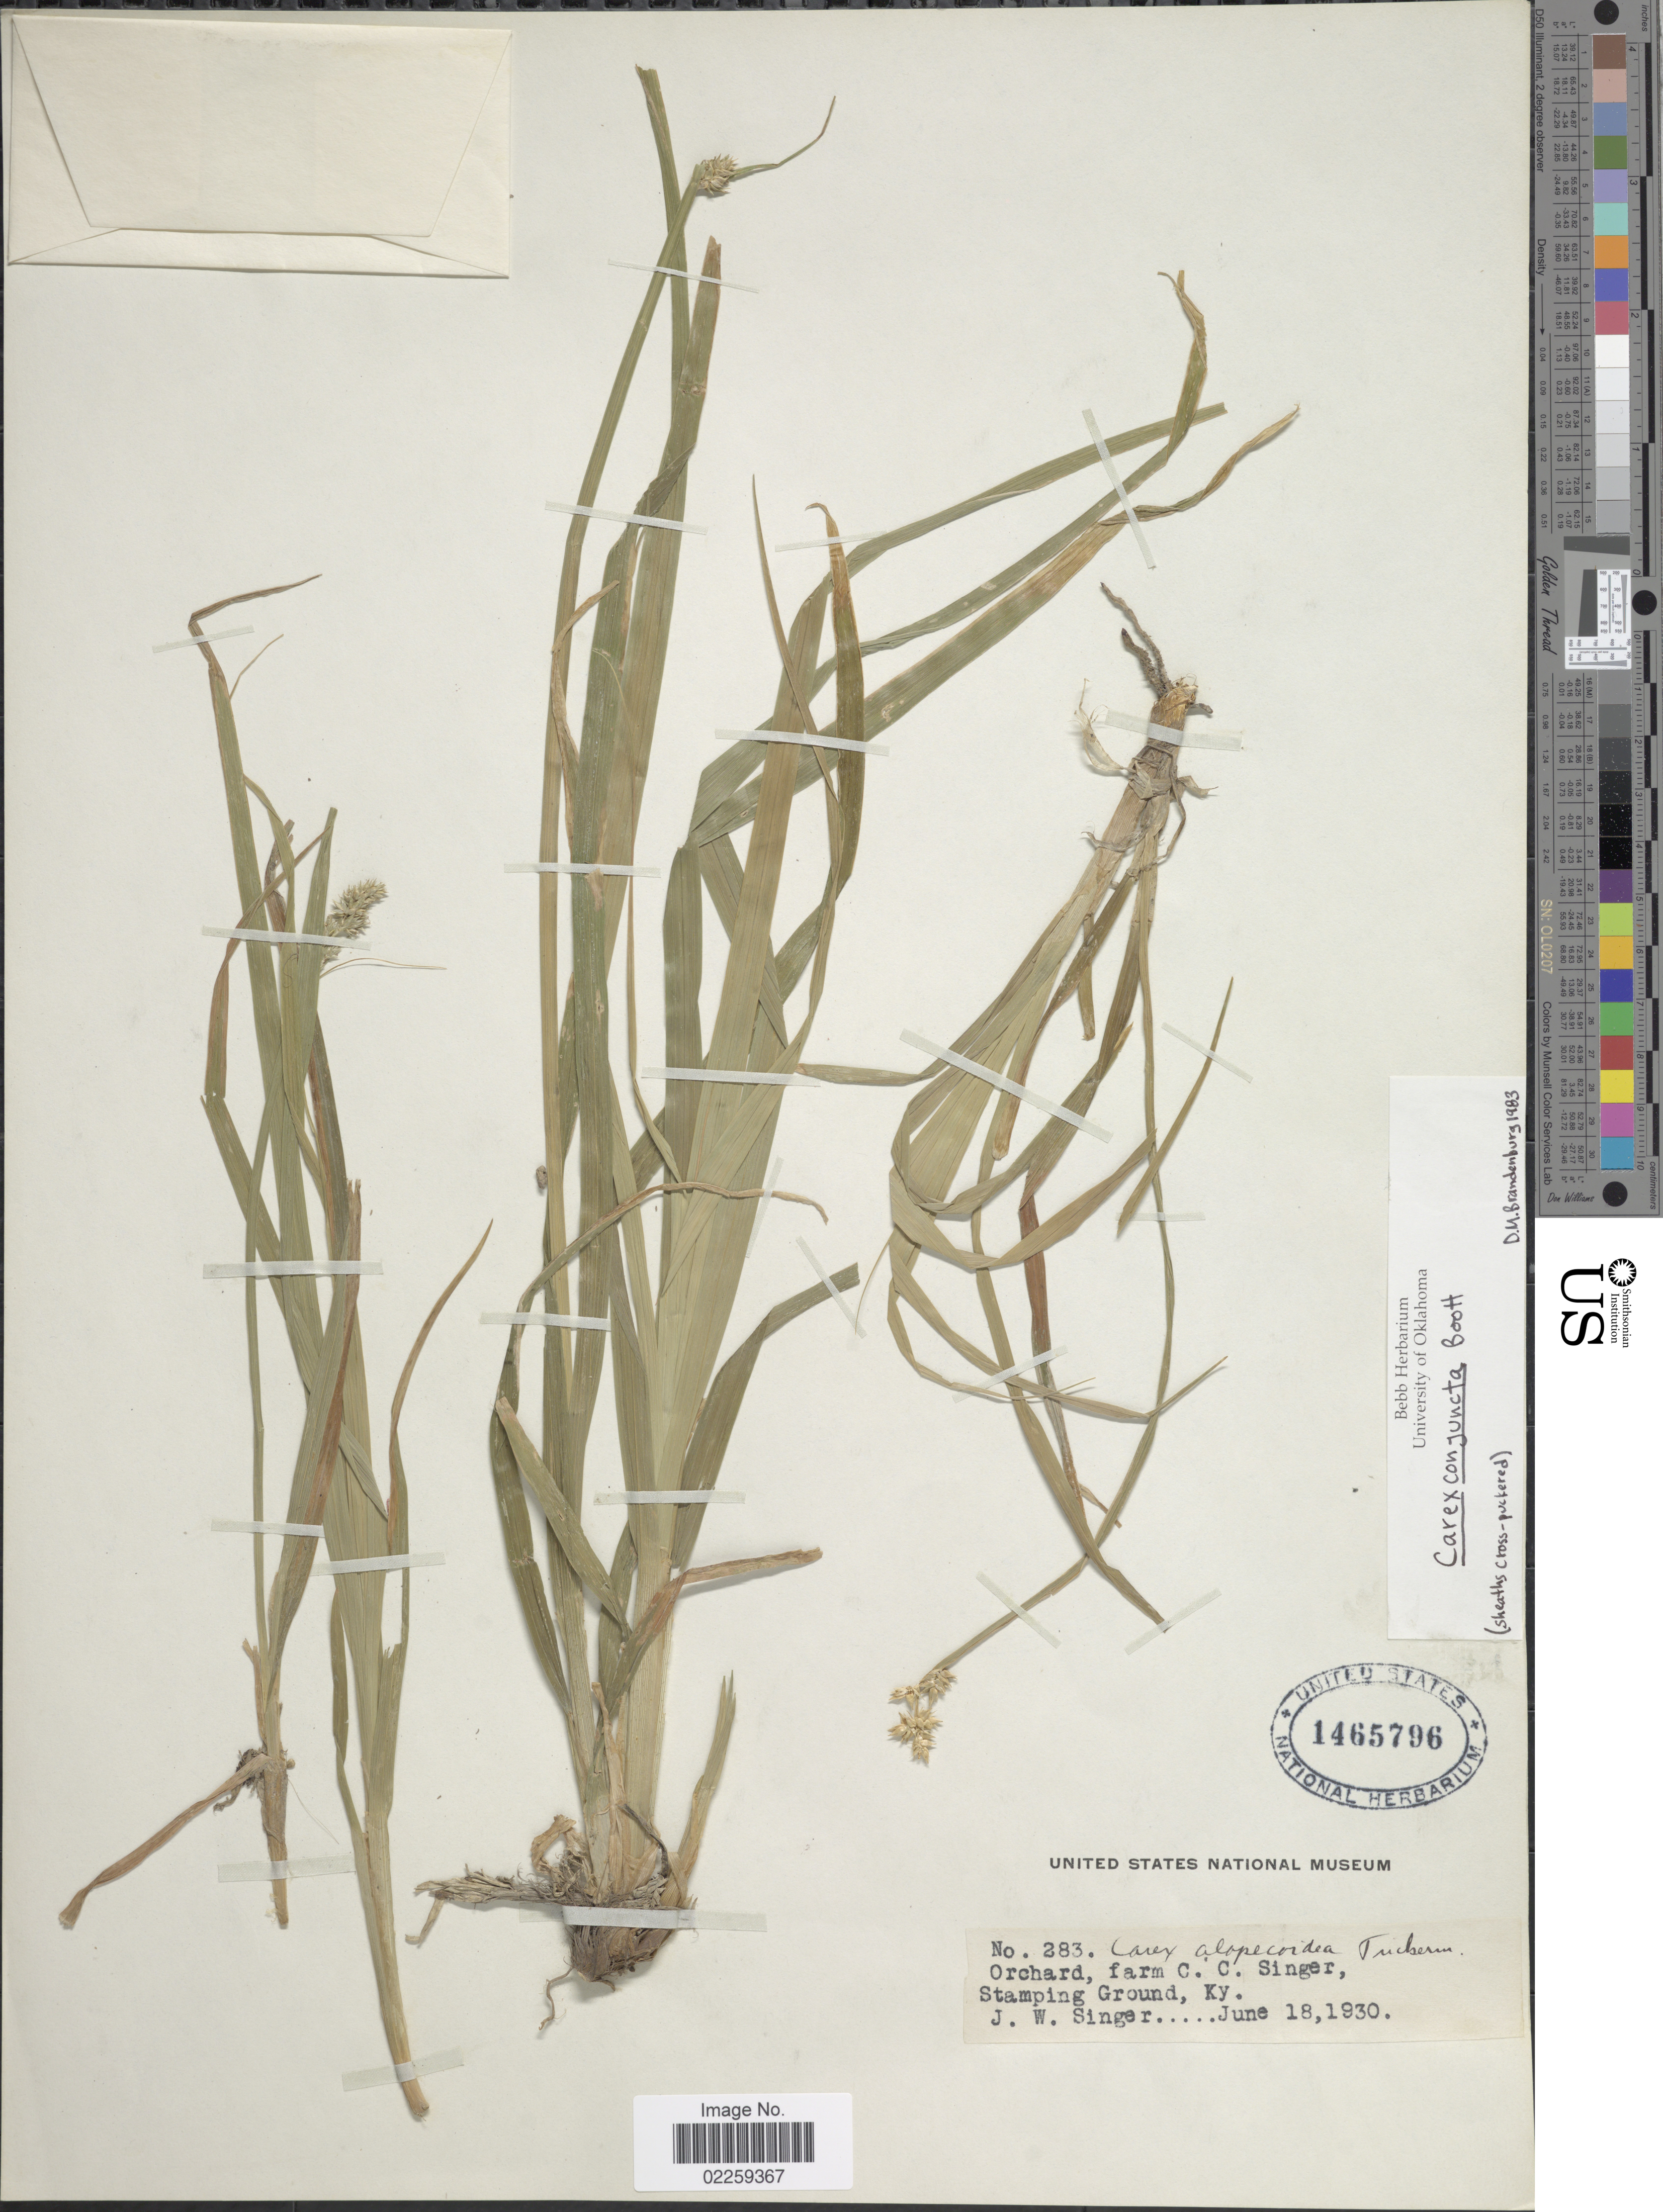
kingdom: Plantae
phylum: Tracheophyta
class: Liliopsida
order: Poales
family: Cyperaceae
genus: Carex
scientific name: Carex conjuncta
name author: Boott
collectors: J. EW. Singer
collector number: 283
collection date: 1930-06-18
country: United States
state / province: Kentucky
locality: Orchard farm C. C. Singer, Stamping Ground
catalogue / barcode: US 1465796